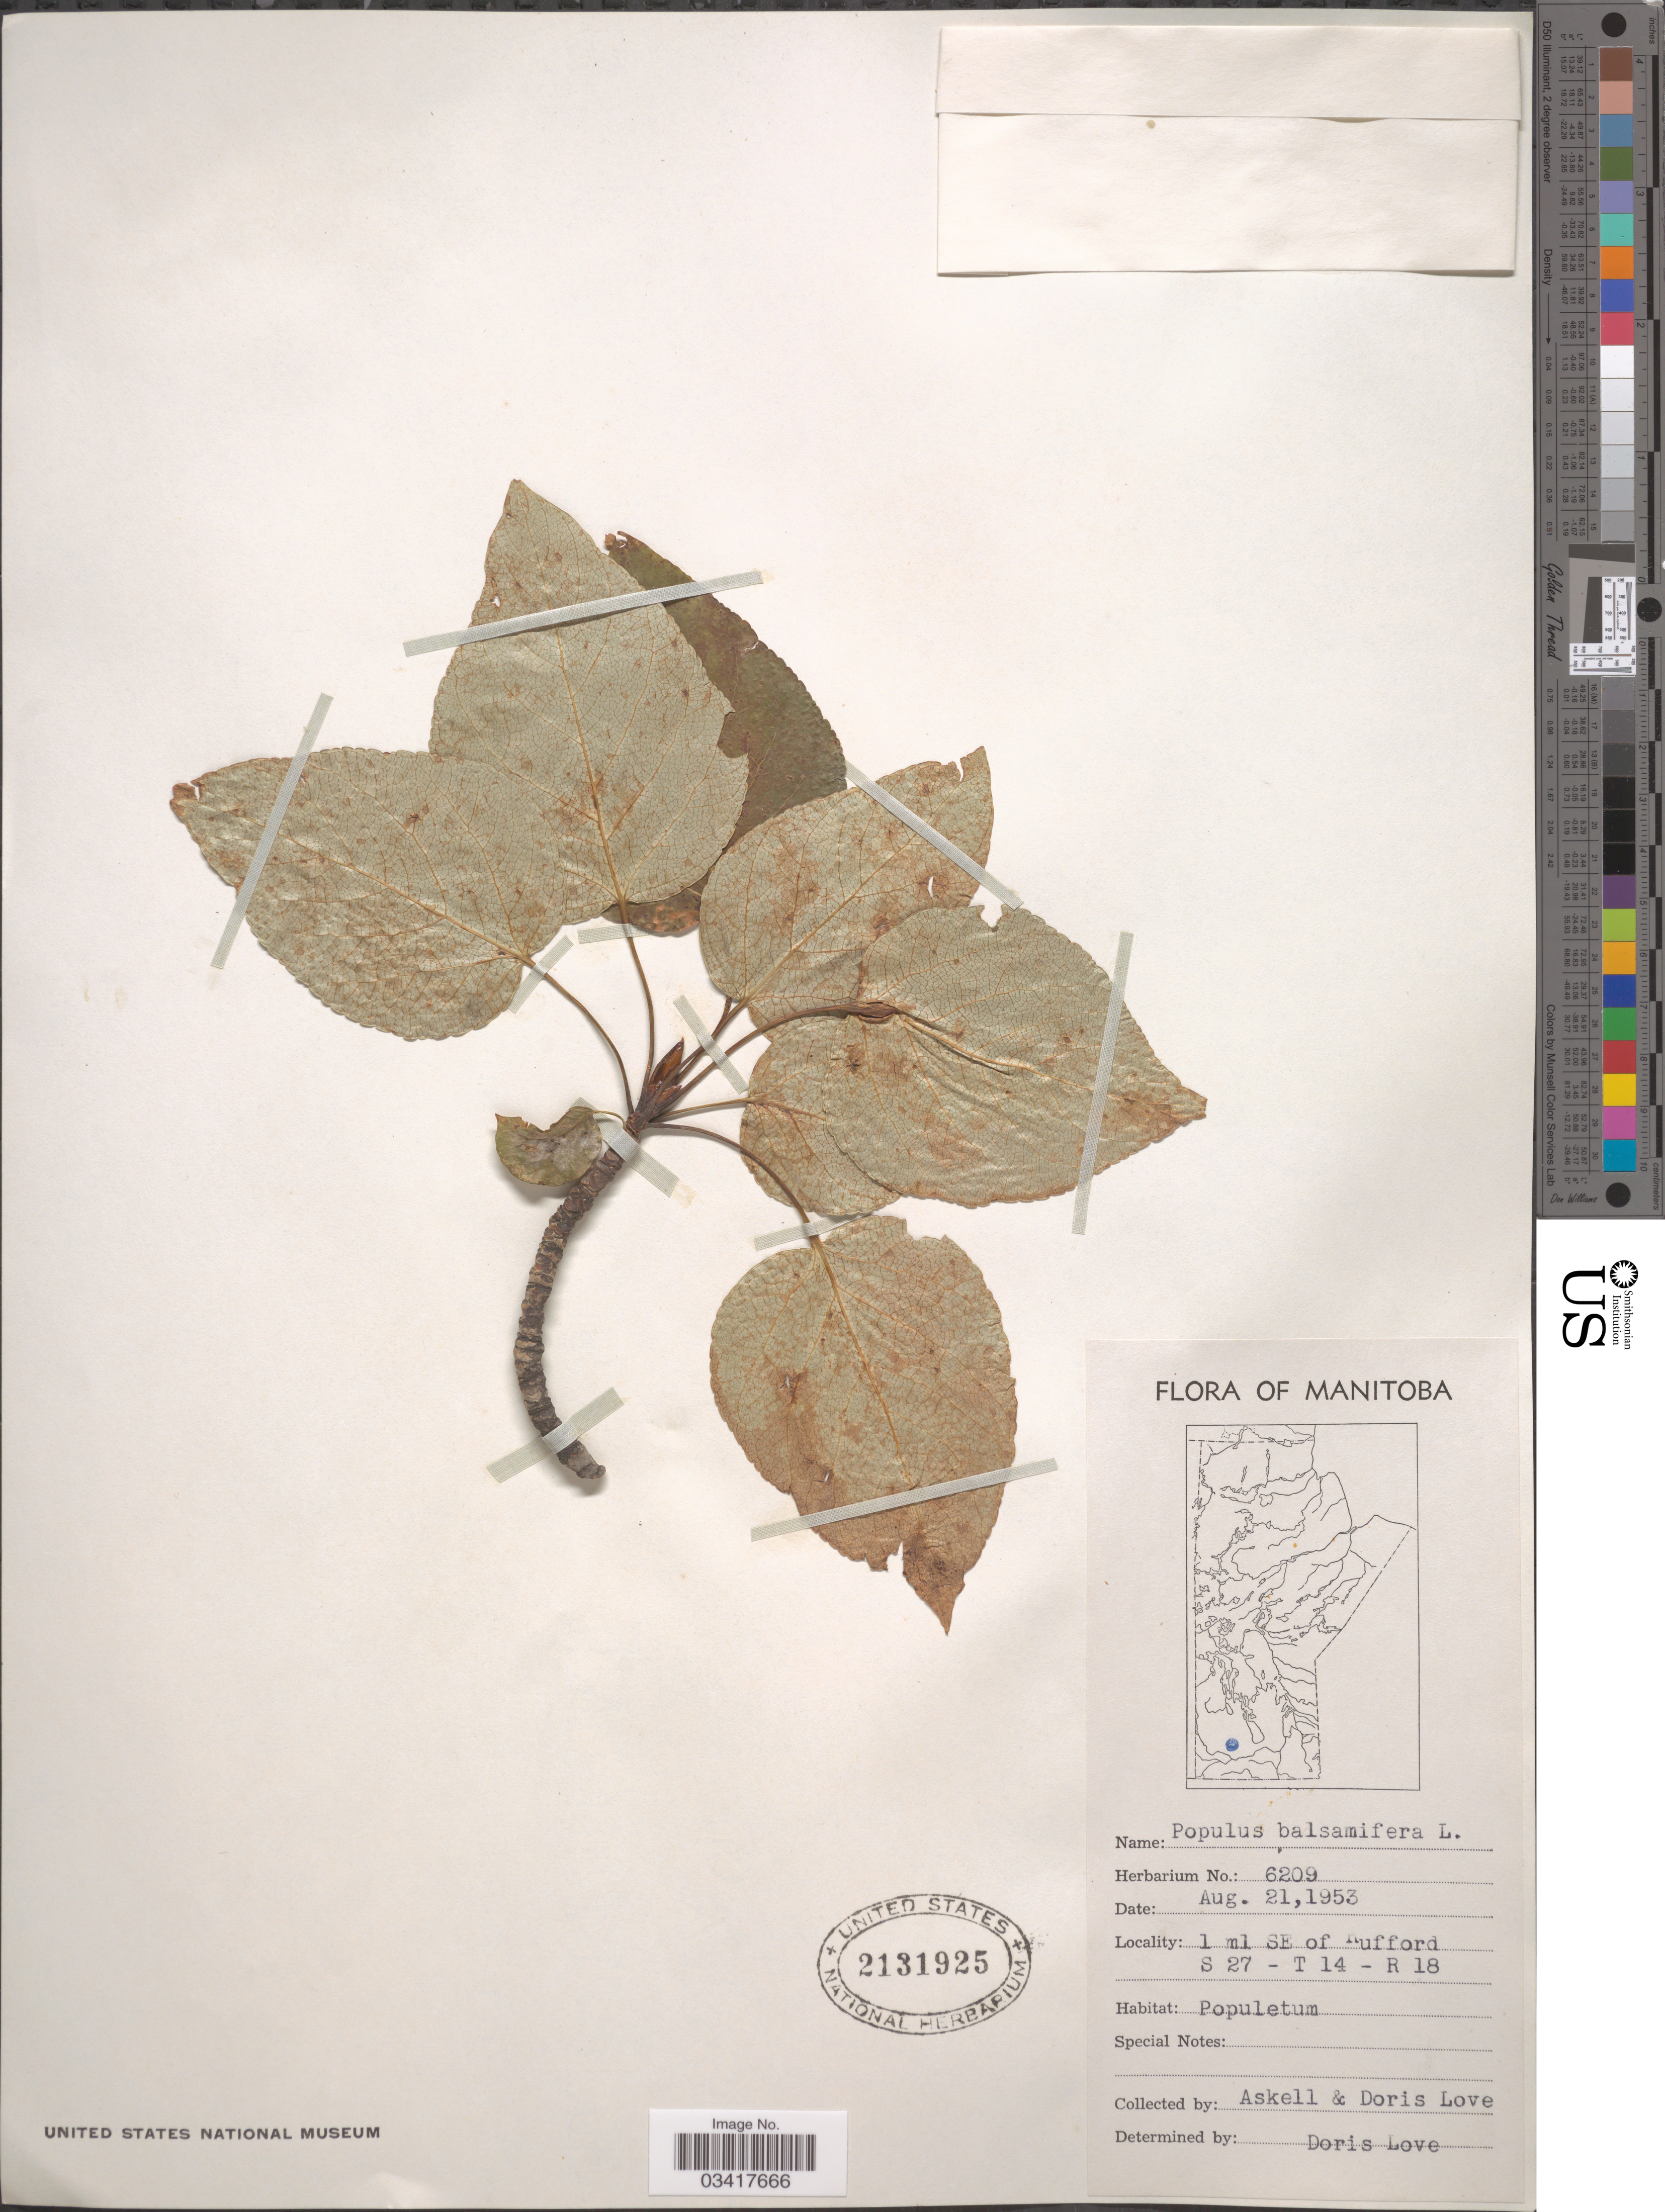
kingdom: Plantae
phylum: Tracheophyta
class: Magnoliopsida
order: Malpighiales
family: Salicaceae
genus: Populus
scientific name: Populus balsamifera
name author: L.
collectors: Á. Löve & D. Löve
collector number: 6209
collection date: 1953-08-21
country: Canada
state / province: Manitoba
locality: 1 ml SE of Rufford. S 27 - T 14 - R 18.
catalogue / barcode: US 2131925